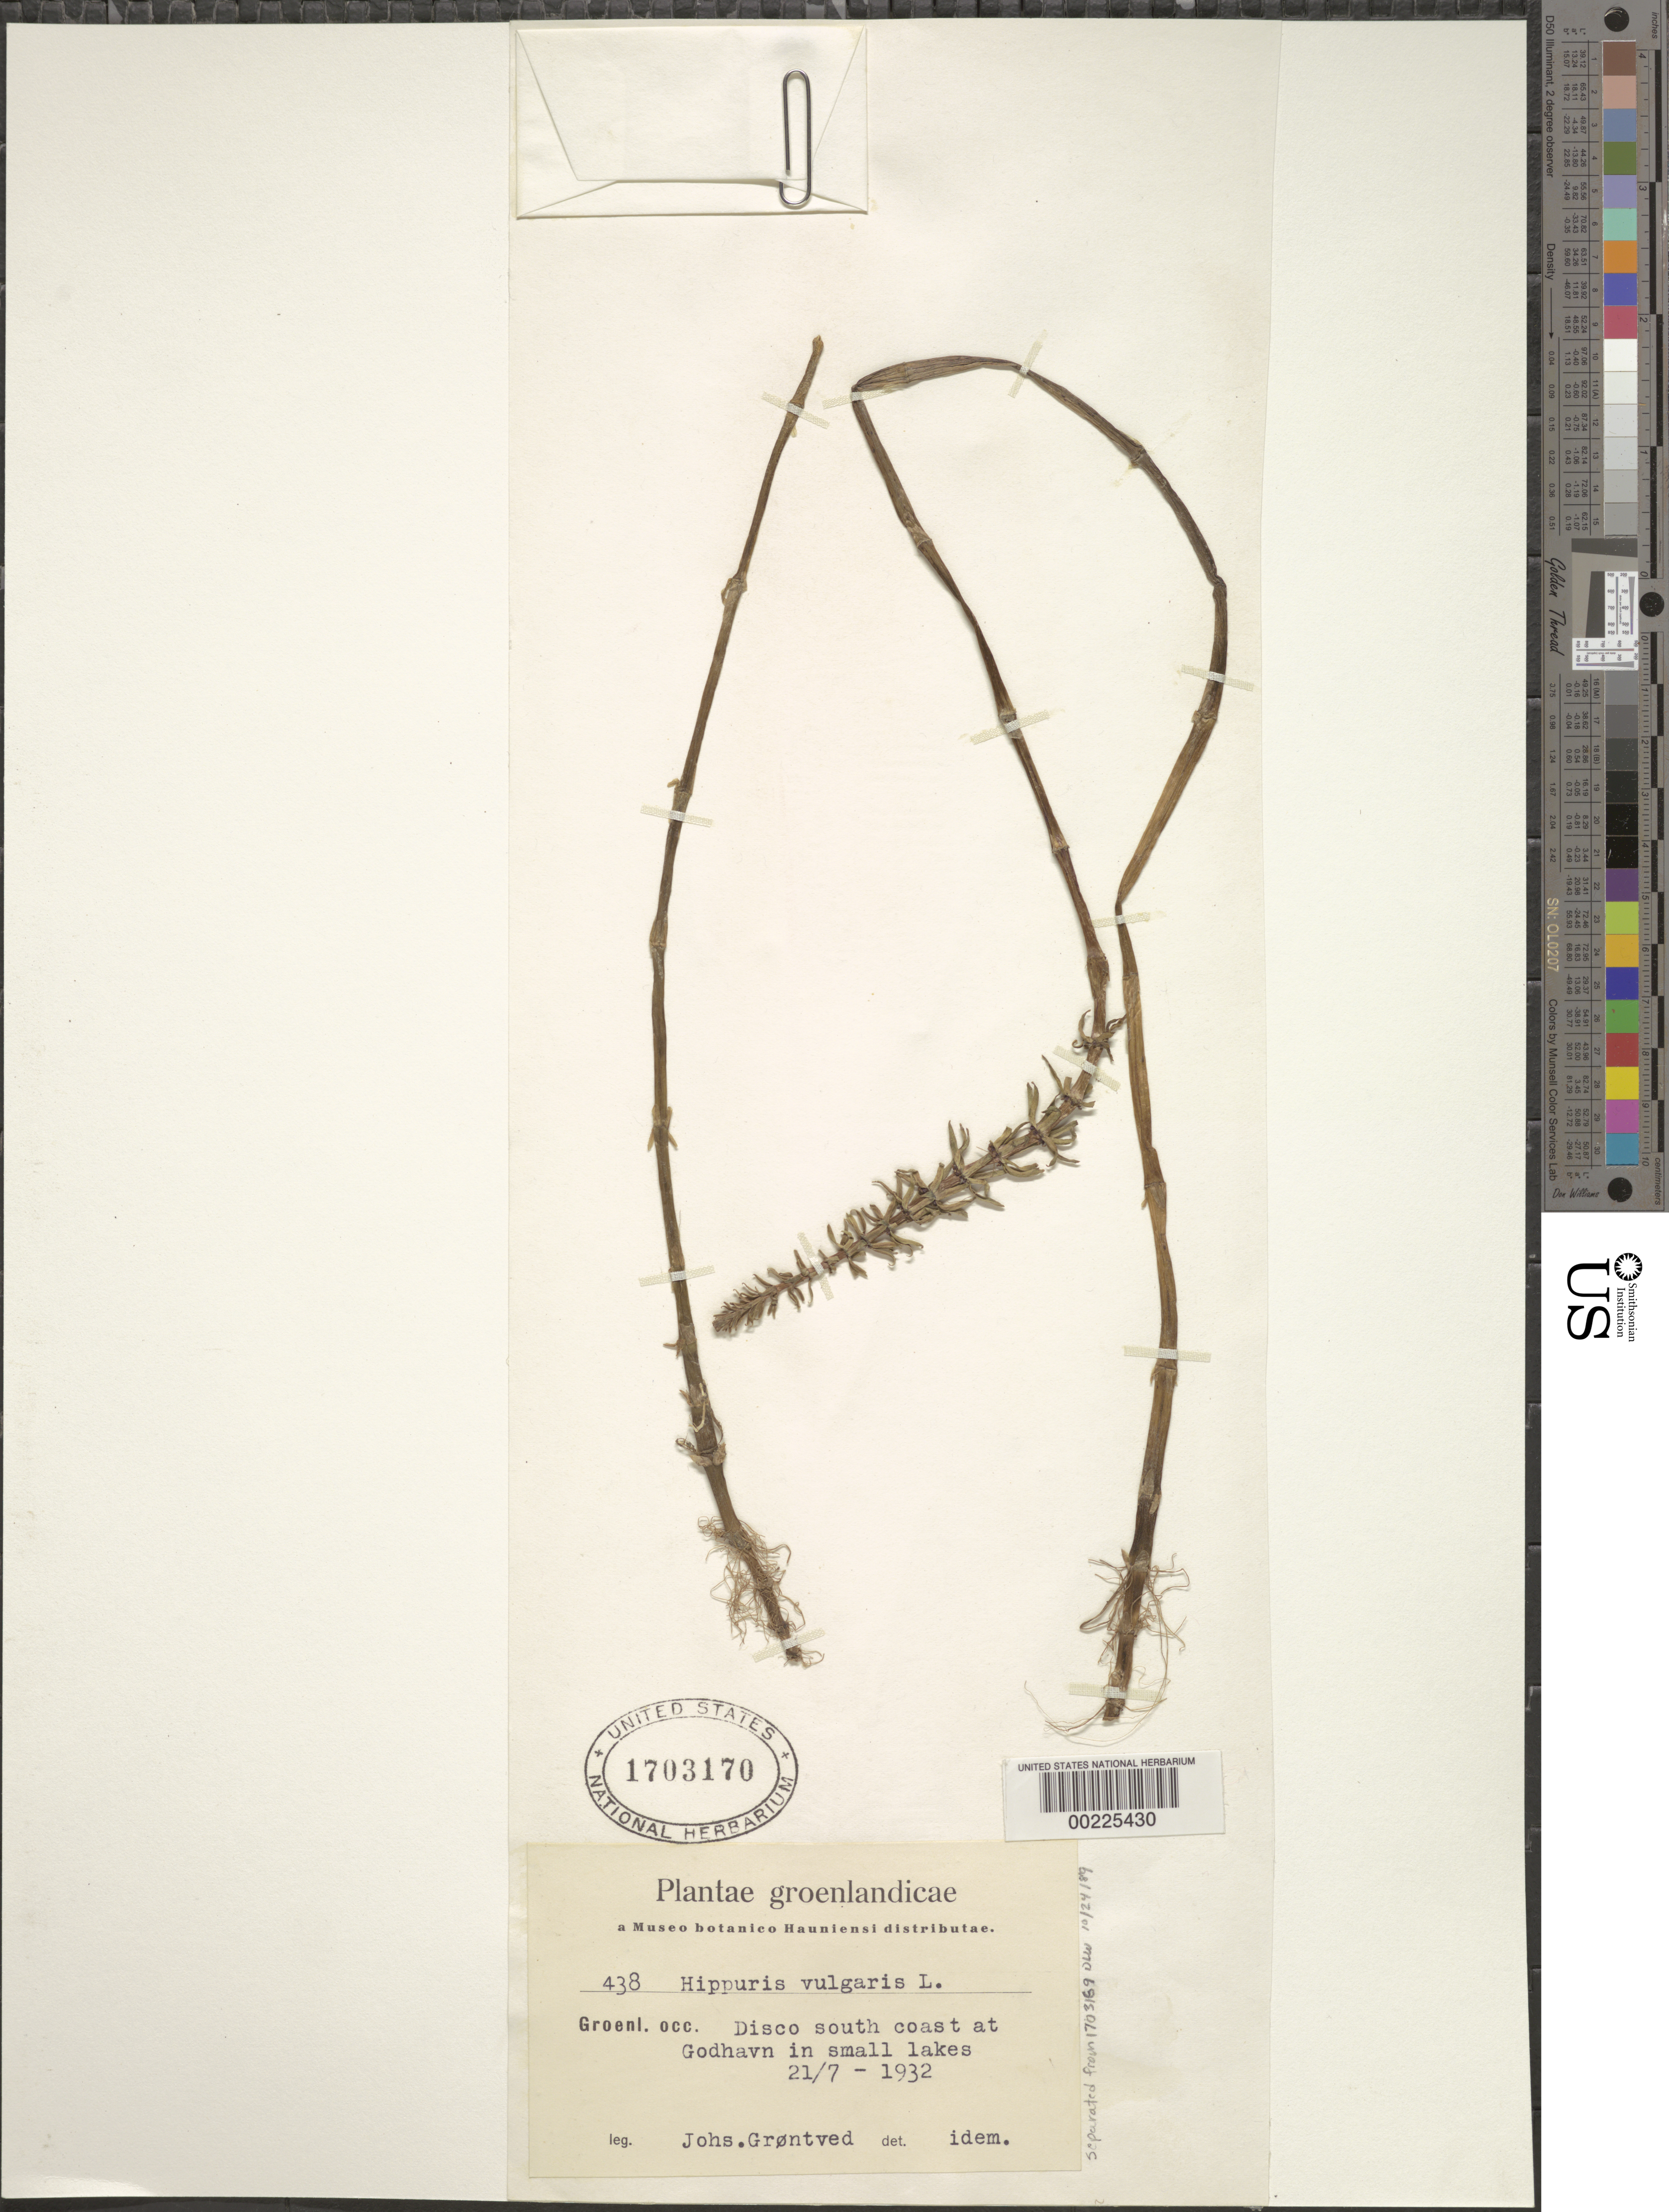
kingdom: Plantae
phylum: Tracheophyta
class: Magnoliopsida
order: Lamiales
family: Plantaginaceae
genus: Hippuris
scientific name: Hippuris vulgaris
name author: L.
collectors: J. Grontved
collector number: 438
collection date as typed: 21 Jul 1932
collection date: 1932-07-21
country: Greenland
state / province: Vestgrønland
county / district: Qeqertarsuaq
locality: Disco s coast at godhavn, greenland west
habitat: In small lakes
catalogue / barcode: US 1703170